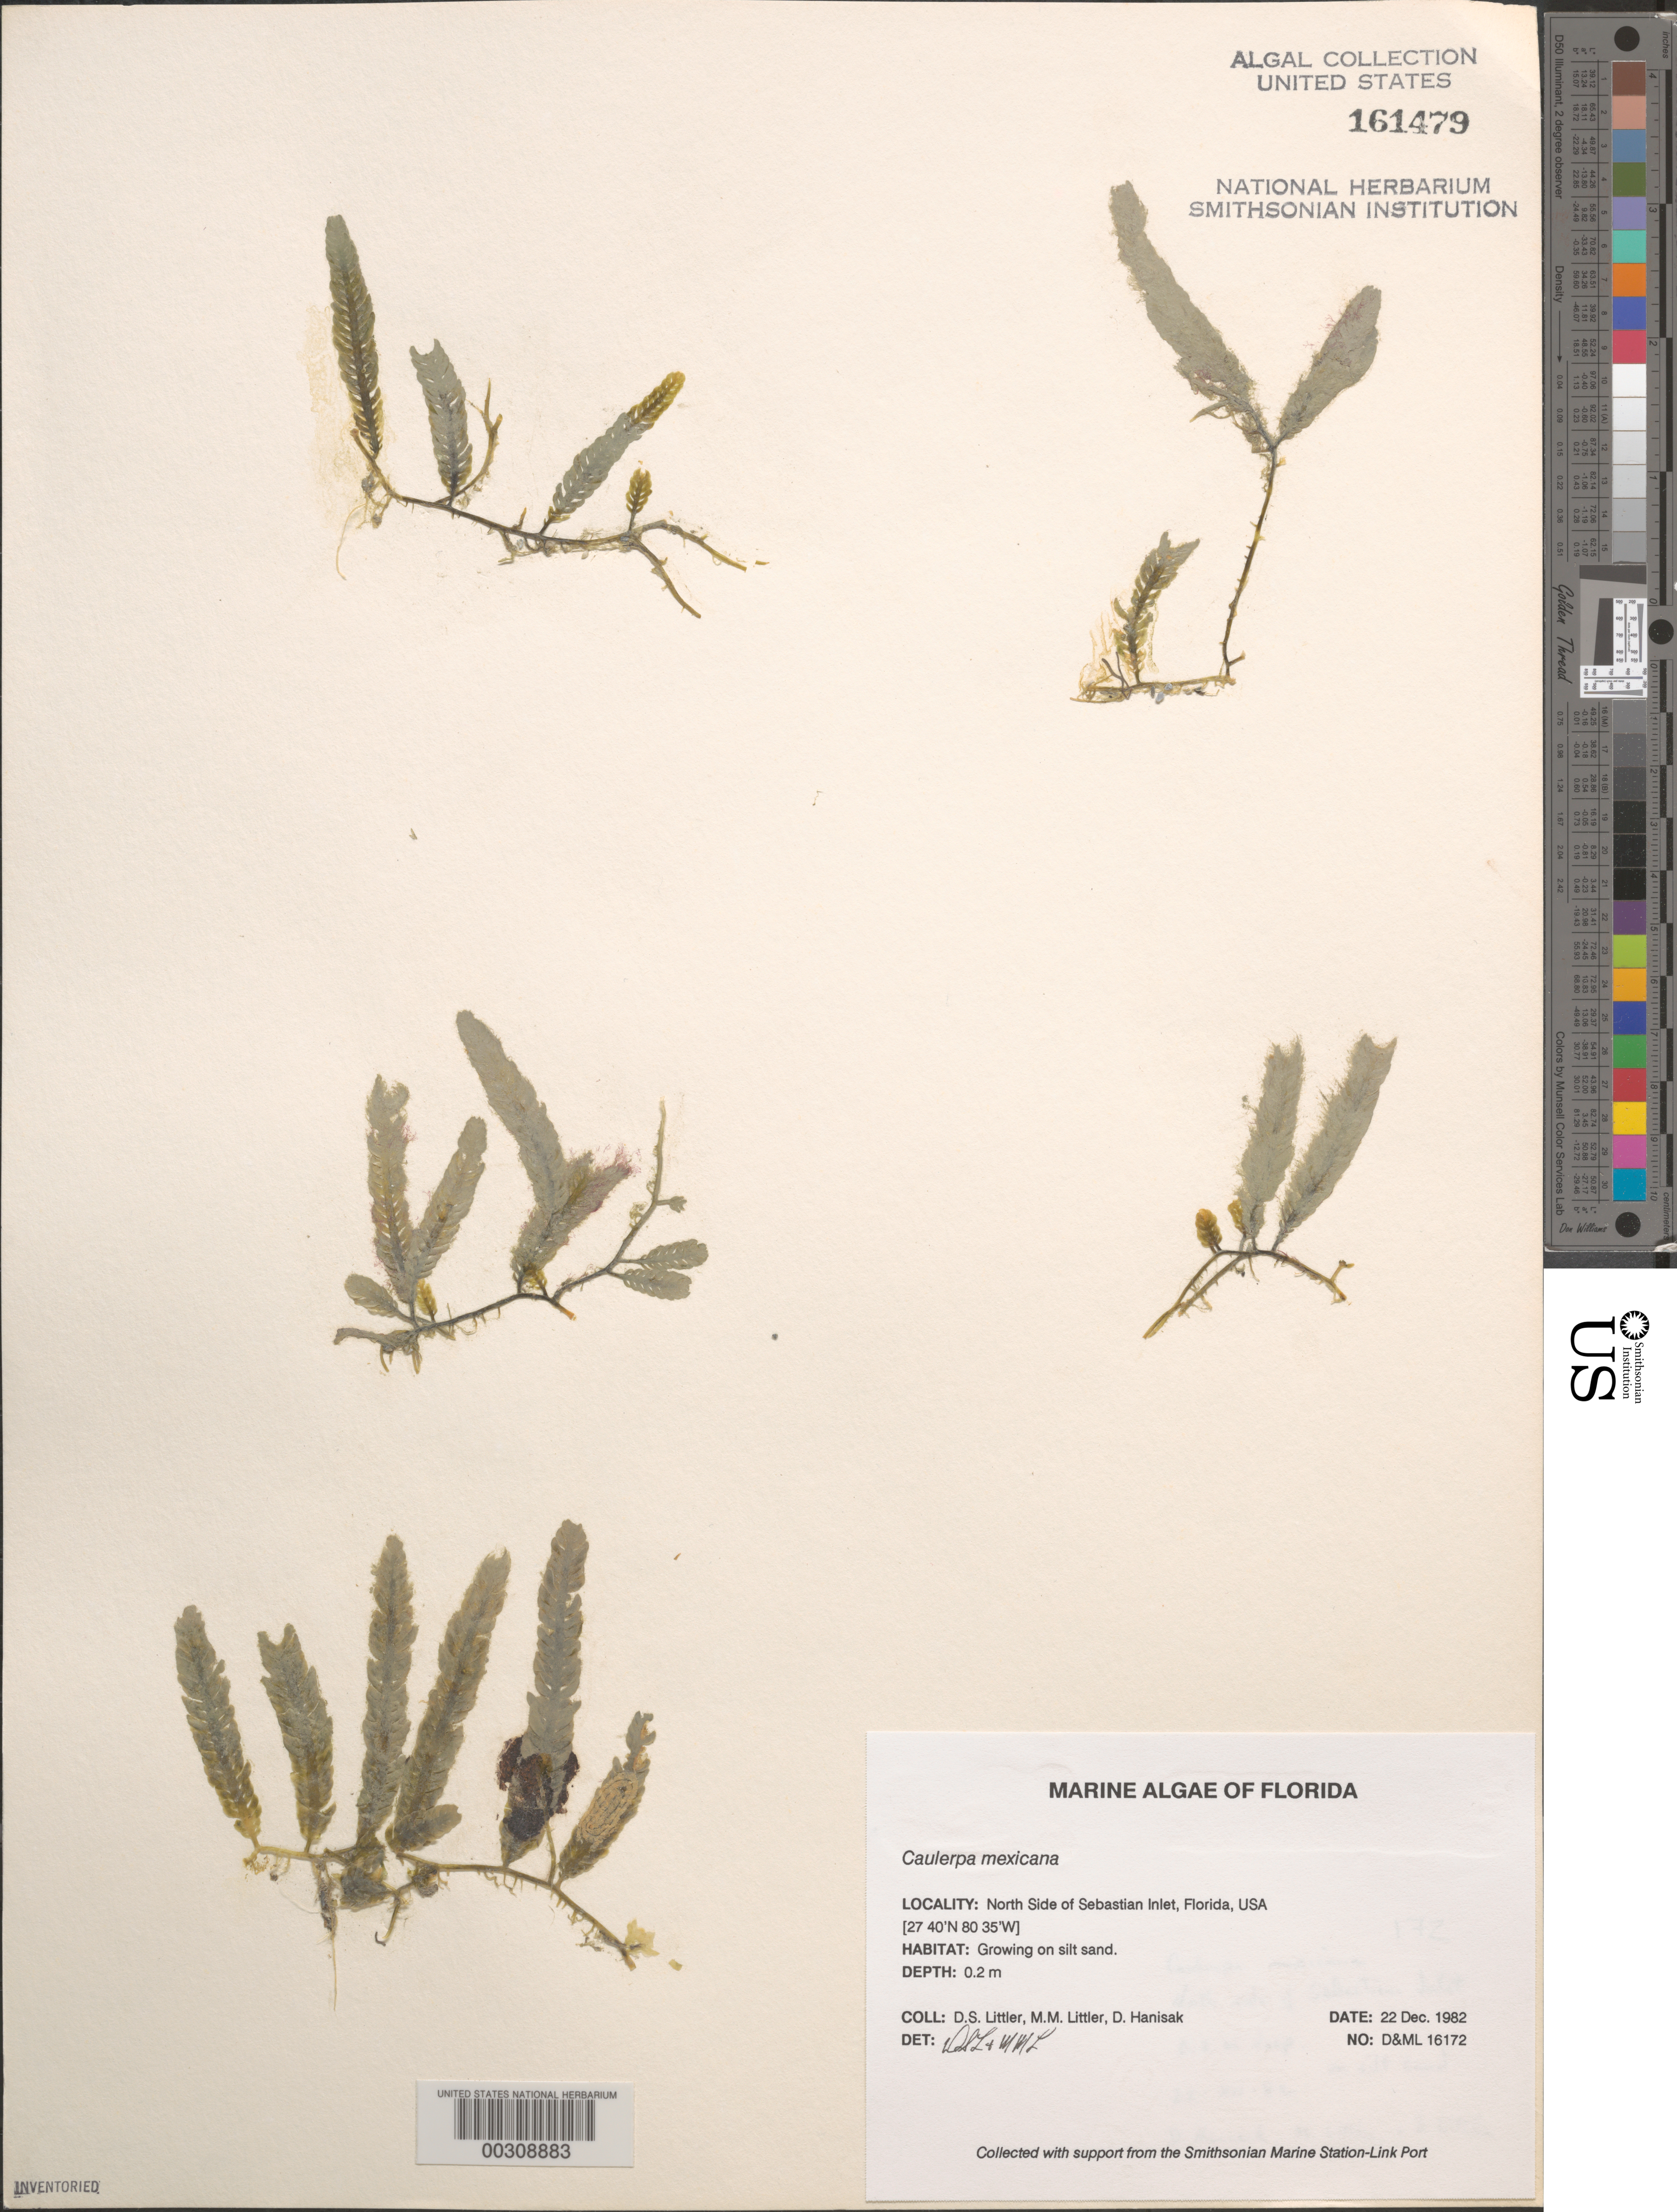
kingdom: Plantae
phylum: Chlorophyta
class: Ulvophyceae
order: Bryopsidales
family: Caulerpaceae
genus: Caulerpa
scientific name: Caulerpa mexicana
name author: Sond. ex Kütz.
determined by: Littler, D. S.; Littler, M. M.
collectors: D. S. Littler, M. M. Littler & M. Hanisak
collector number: D&ML 16172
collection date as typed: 22 Dec 1982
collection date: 1982-12-22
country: United States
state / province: Florida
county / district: Brevard County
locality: Sebastian Inlet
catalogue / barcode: US 161479